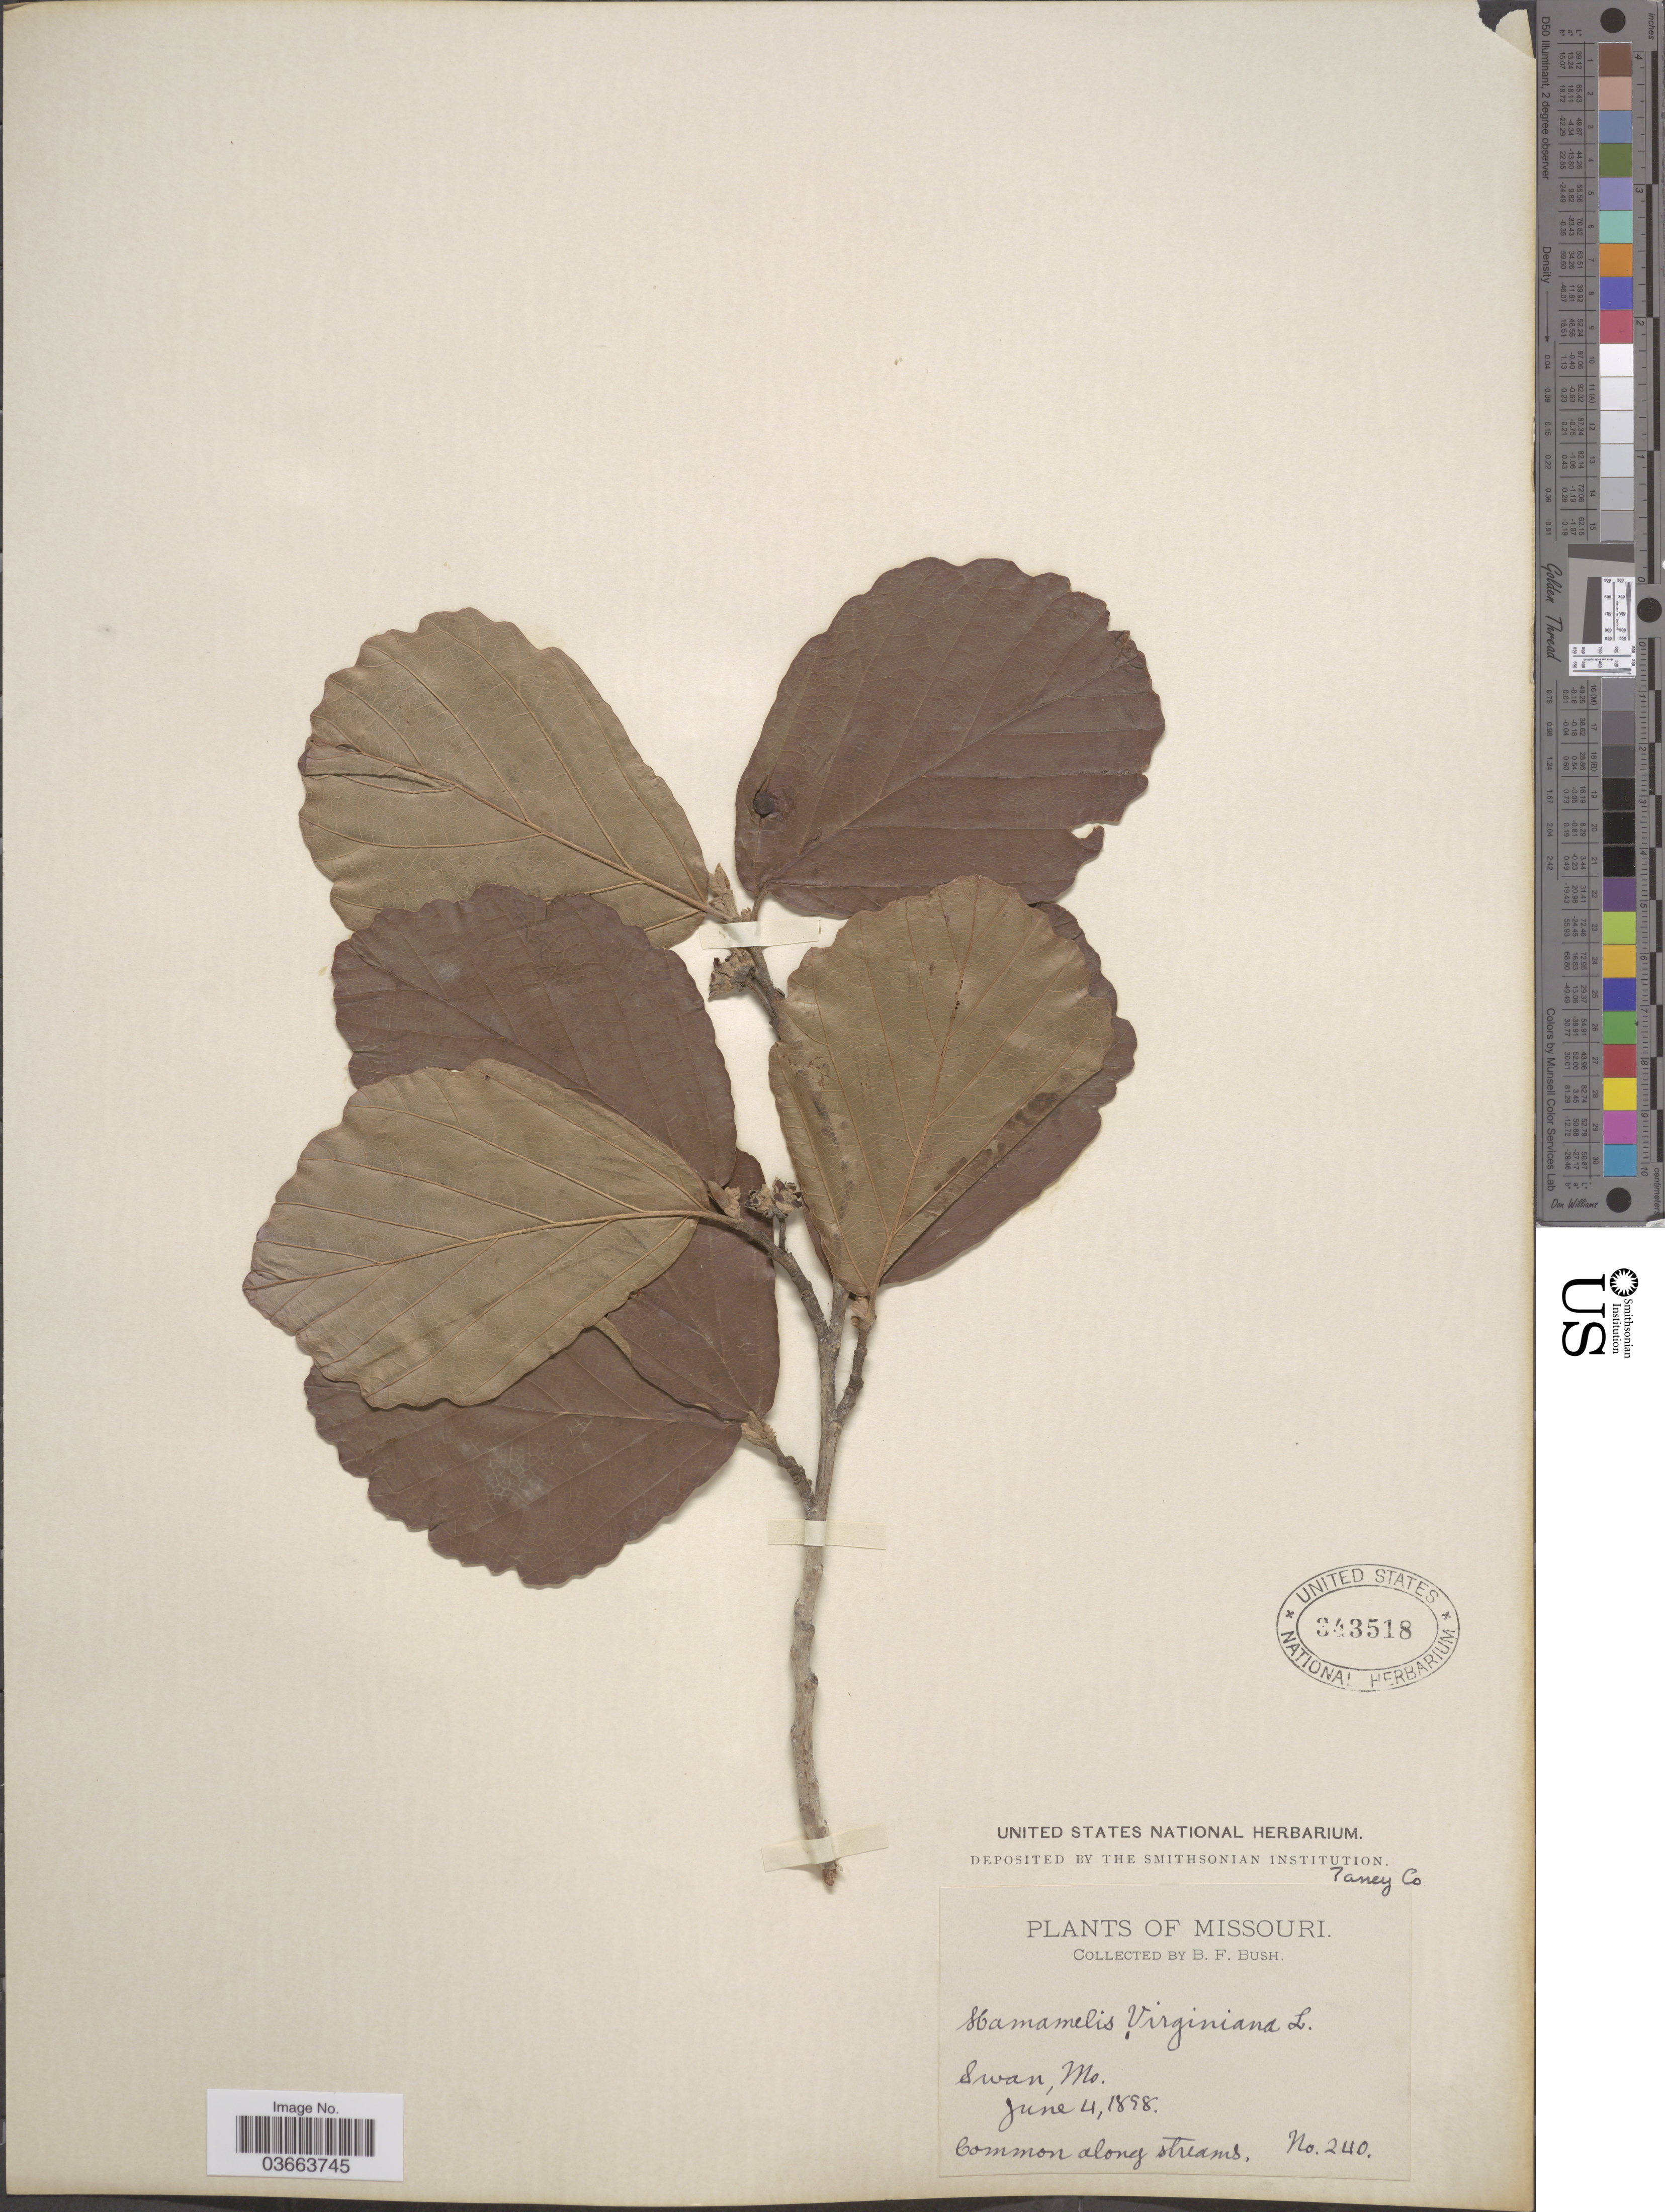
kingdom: Plantae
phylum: Tracheophyta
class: Magnoliopsida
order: Saxifragales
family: Hamamelidaceae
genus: Hamamelis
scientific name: Hamamelis virginiana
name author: L.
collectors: B. F. Bush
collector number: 240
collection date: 1898-06-04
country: United States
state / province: Missouri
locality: Taney Co. Swan.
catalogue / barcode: US 343518